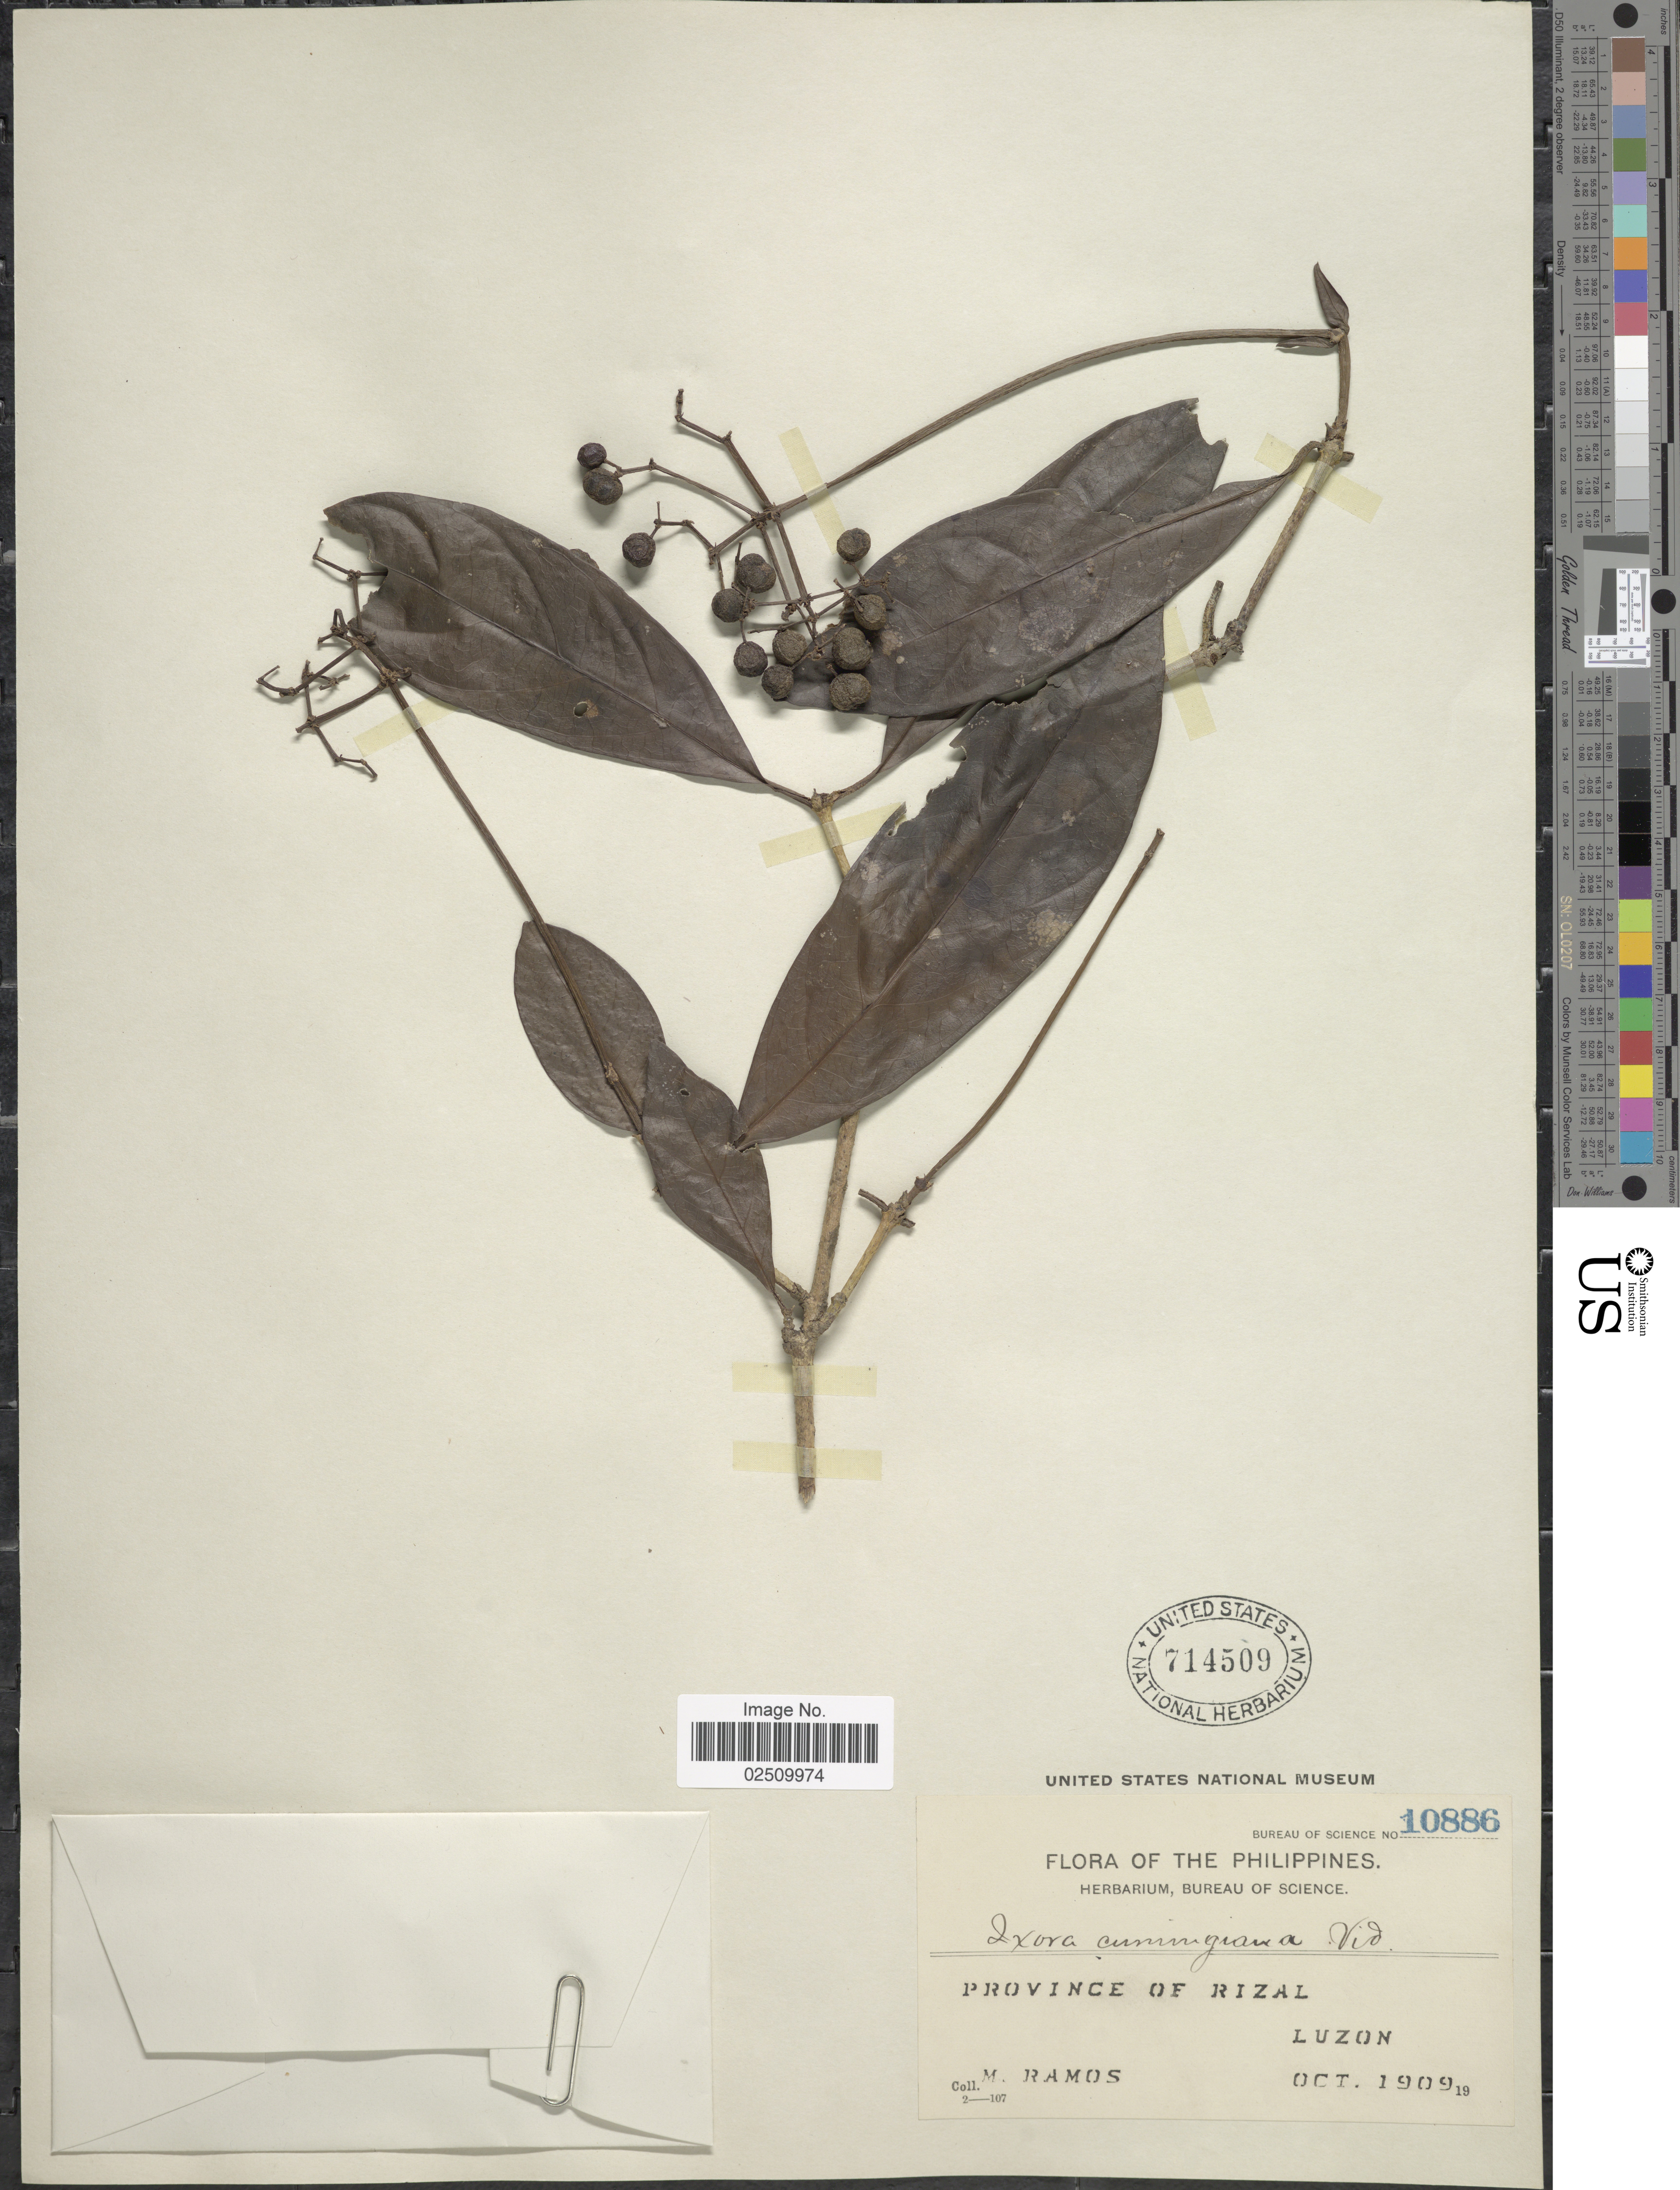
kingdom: Plantae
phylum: Tracheophyta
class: Magnoliopsida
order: Gentianales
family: Rubiaceae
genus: Ixora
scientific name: Ixora cumingiana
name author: S. Vidal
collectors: M. Ramos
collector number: Bureau of Science 10886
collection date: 1909-10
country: Philippines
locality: Province of Rizal, Luzon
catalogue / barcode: US 714509